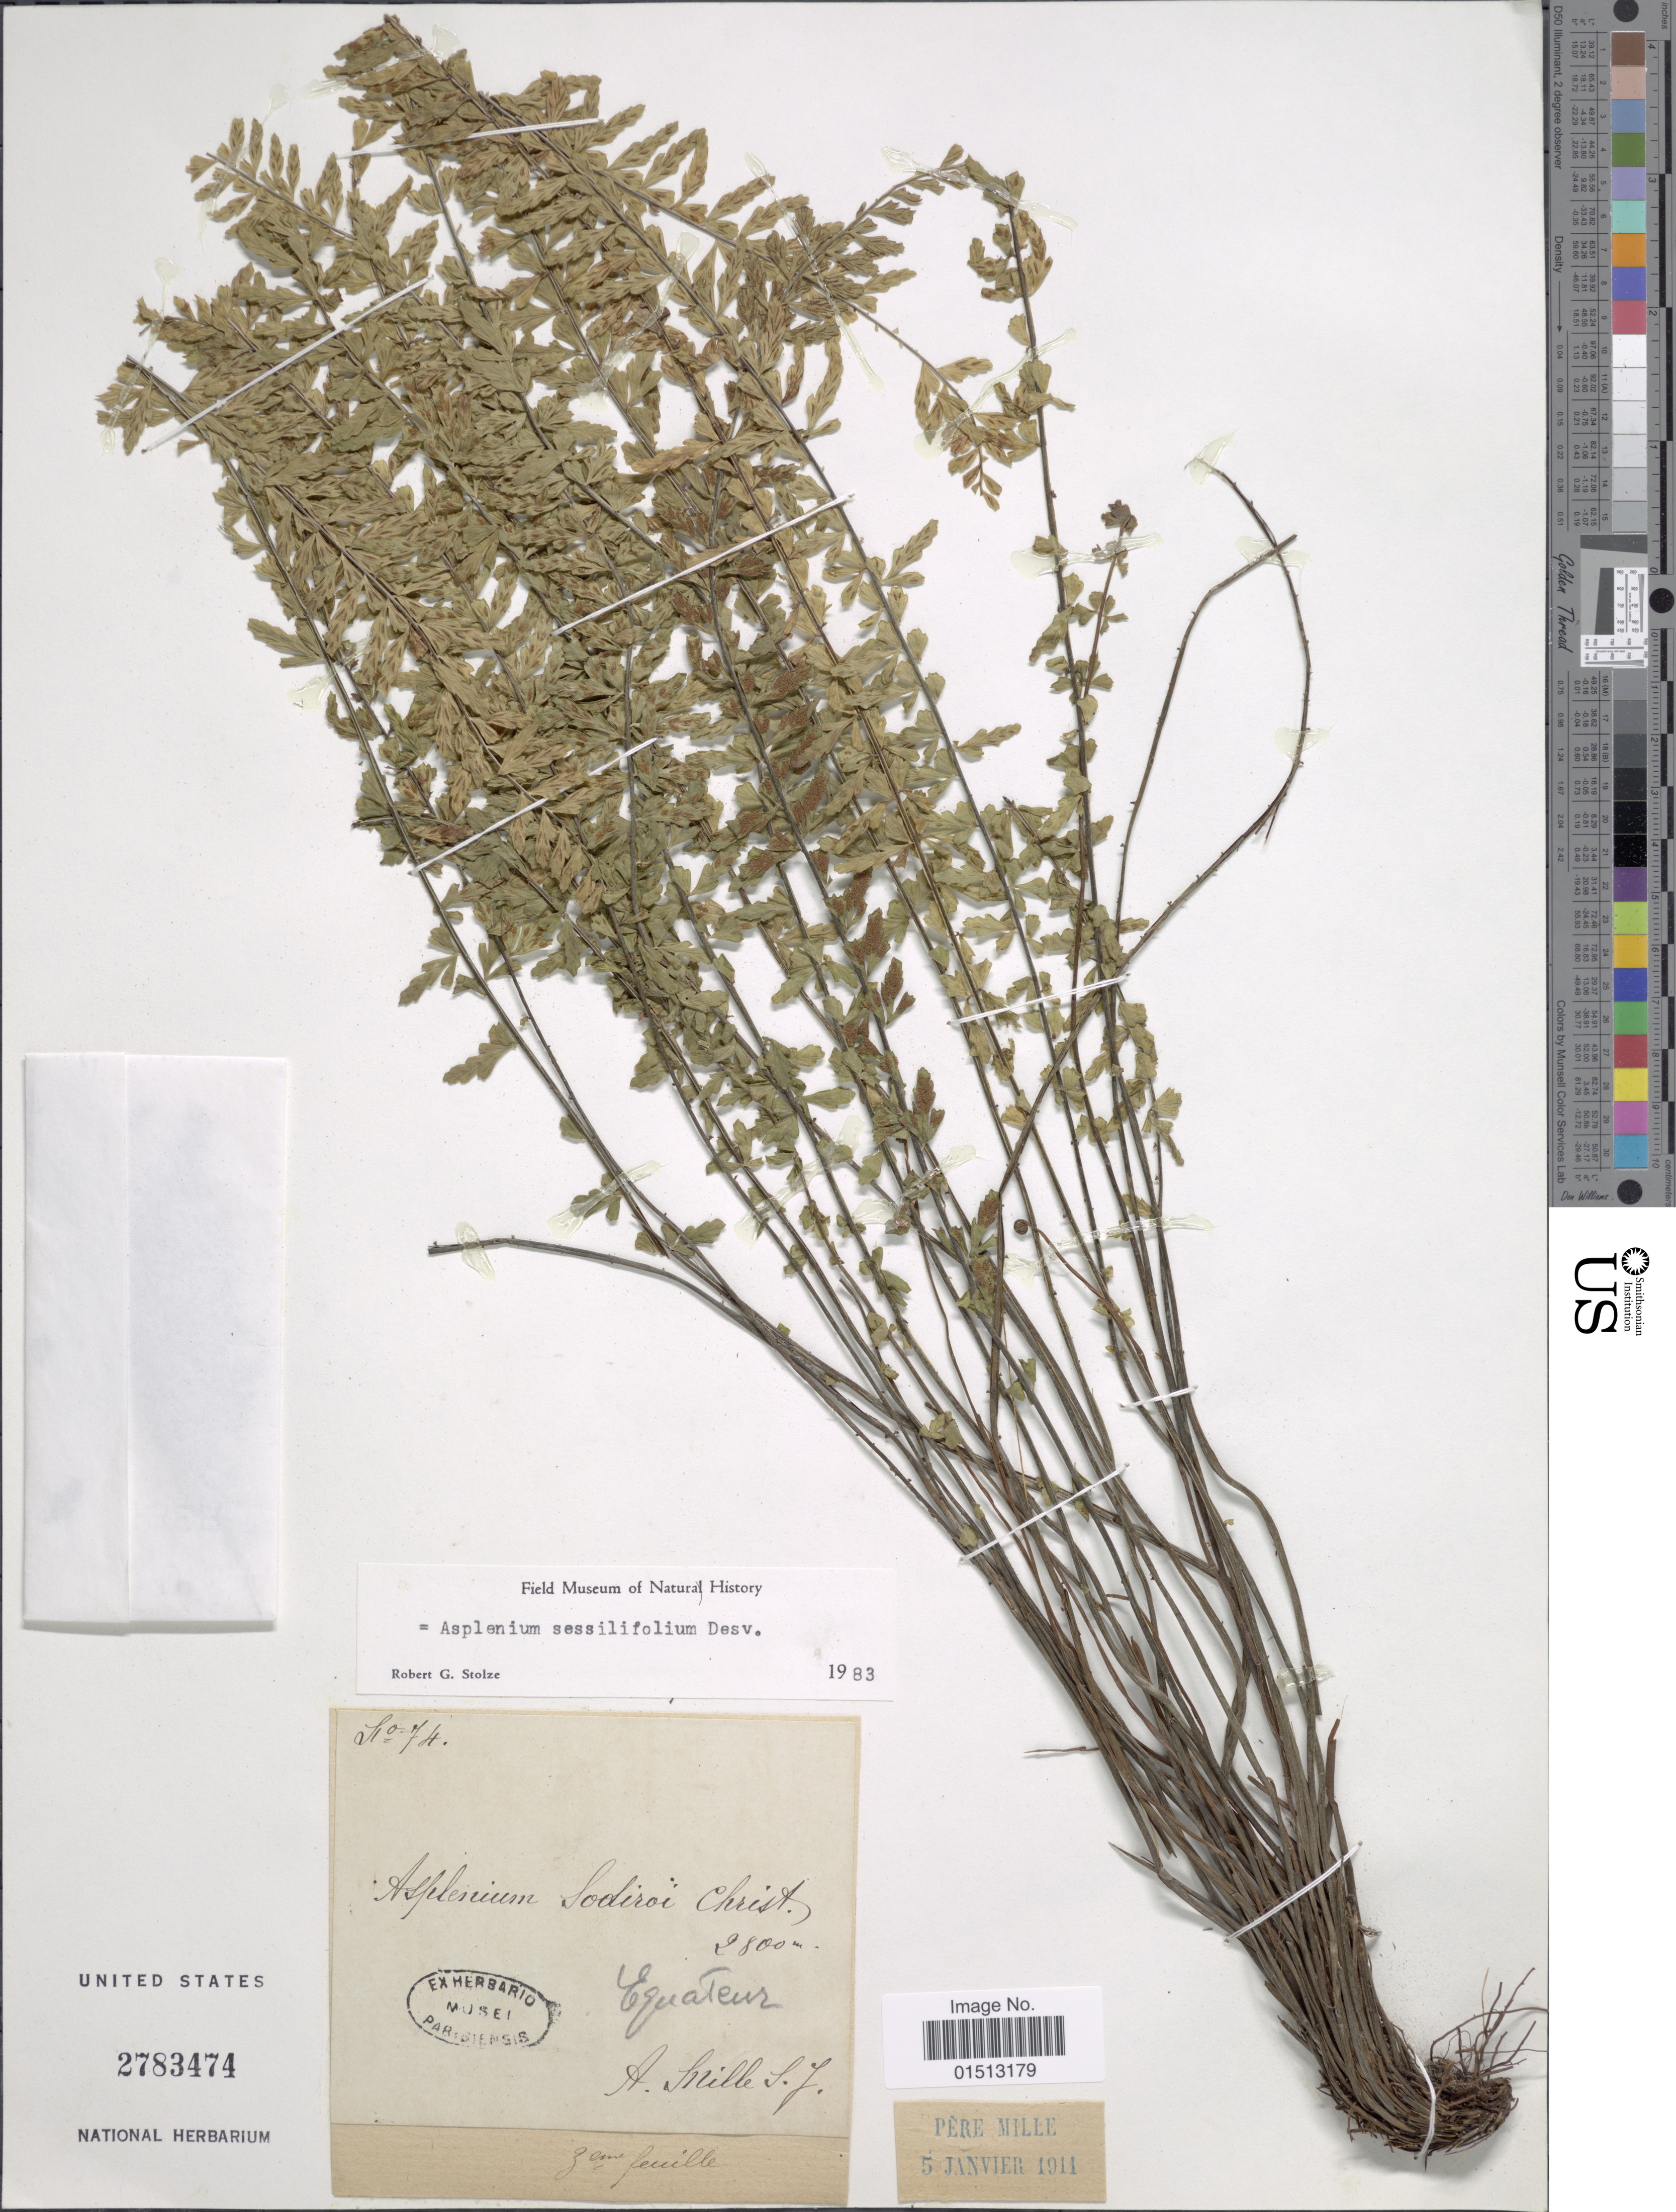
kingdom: Plantae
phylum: Tracheophyta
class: Polypodiopsida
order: Polypodiales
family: Aspleniaceae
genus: Asplenium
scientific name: Asplenium sessilifolium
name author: Desv.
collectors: A. Mille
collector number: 74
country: Congo, Democratic Republic of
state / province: Equateur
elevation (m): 2800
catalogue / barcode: US 2783474